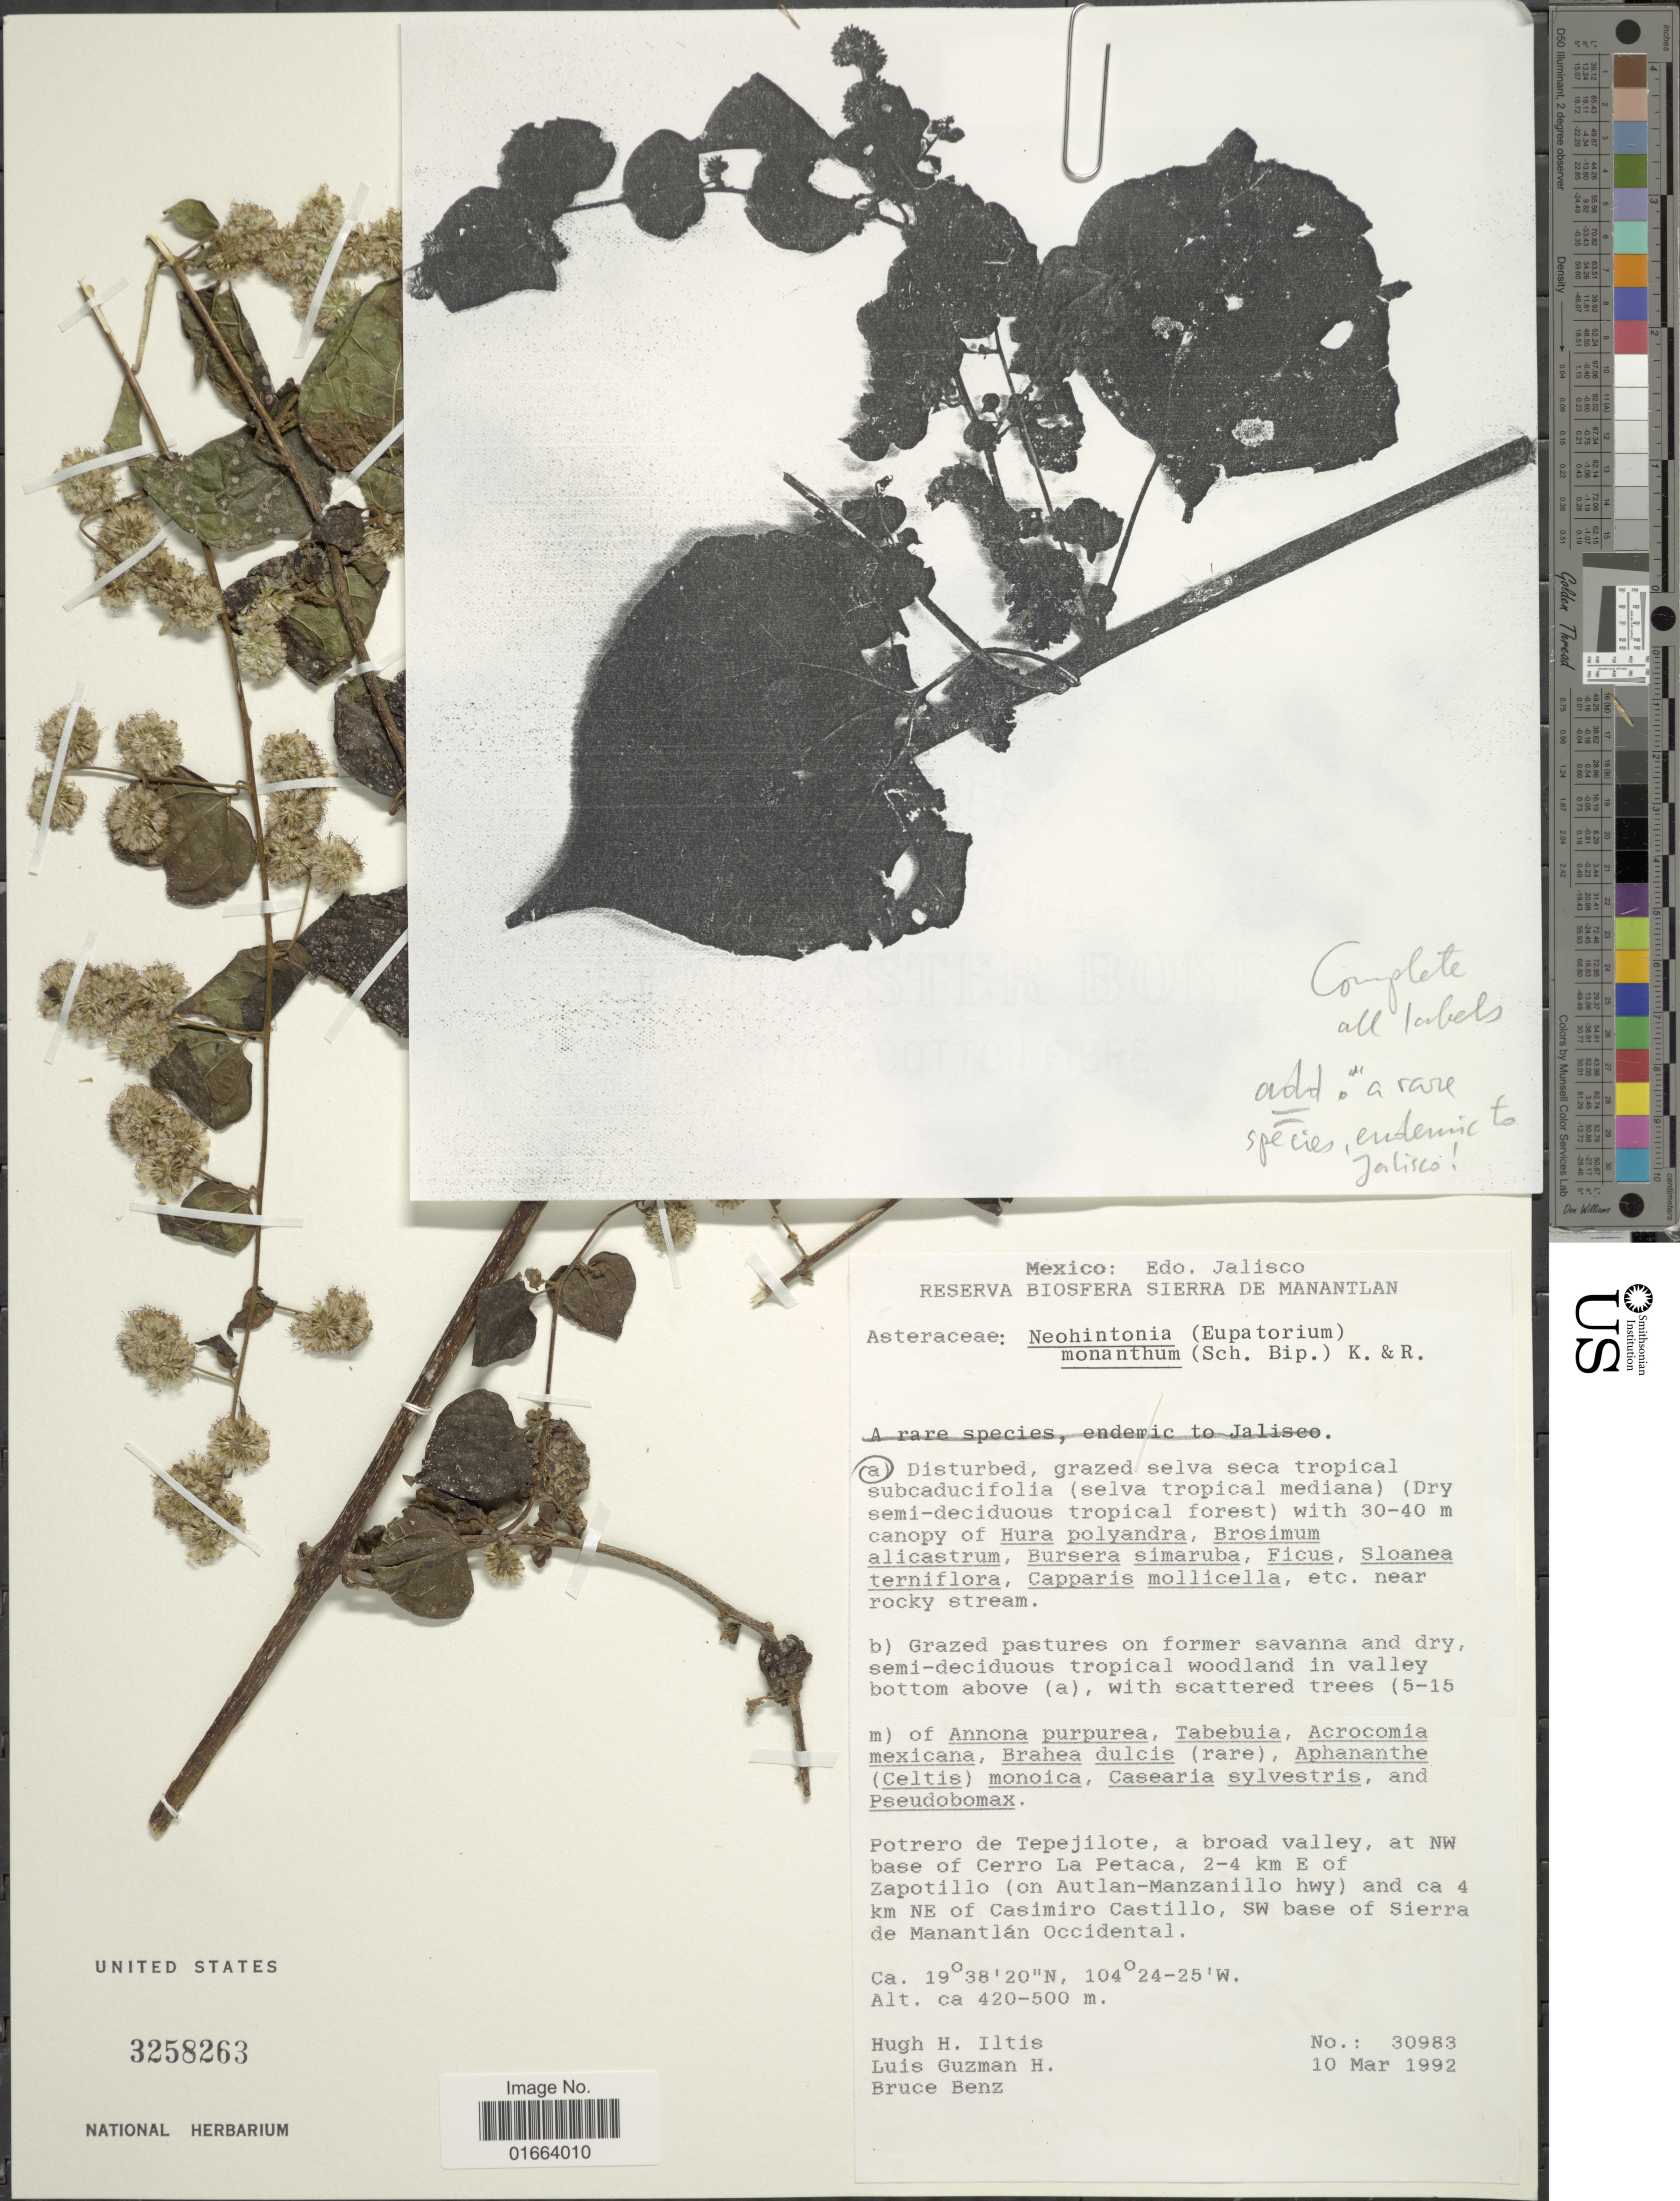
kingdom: Plantae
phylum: Tracheophyta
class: Magnoliopsida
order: Asterales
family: Asteraceae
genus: Neohintonia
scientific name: Neohintonia monantha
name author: (Sch. Bip.) R.M. King & H. Rob.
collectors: H. H. Iltis, L. Guzmán H. & B. F. Benz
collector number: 30983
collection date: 1992-03-10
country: Mexico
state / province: Jalisco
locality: Potrero de Tepejilote, a broad valley, at NW base of Cerro La Petaca, 2-4 km E of Zapotillo (on Autlan-Manzanillo hwy) and ca 4 km NE of Casimiro Castillo, SW base of Sierra de Manantlán Occidental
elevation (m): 420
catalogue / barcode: US 3258263